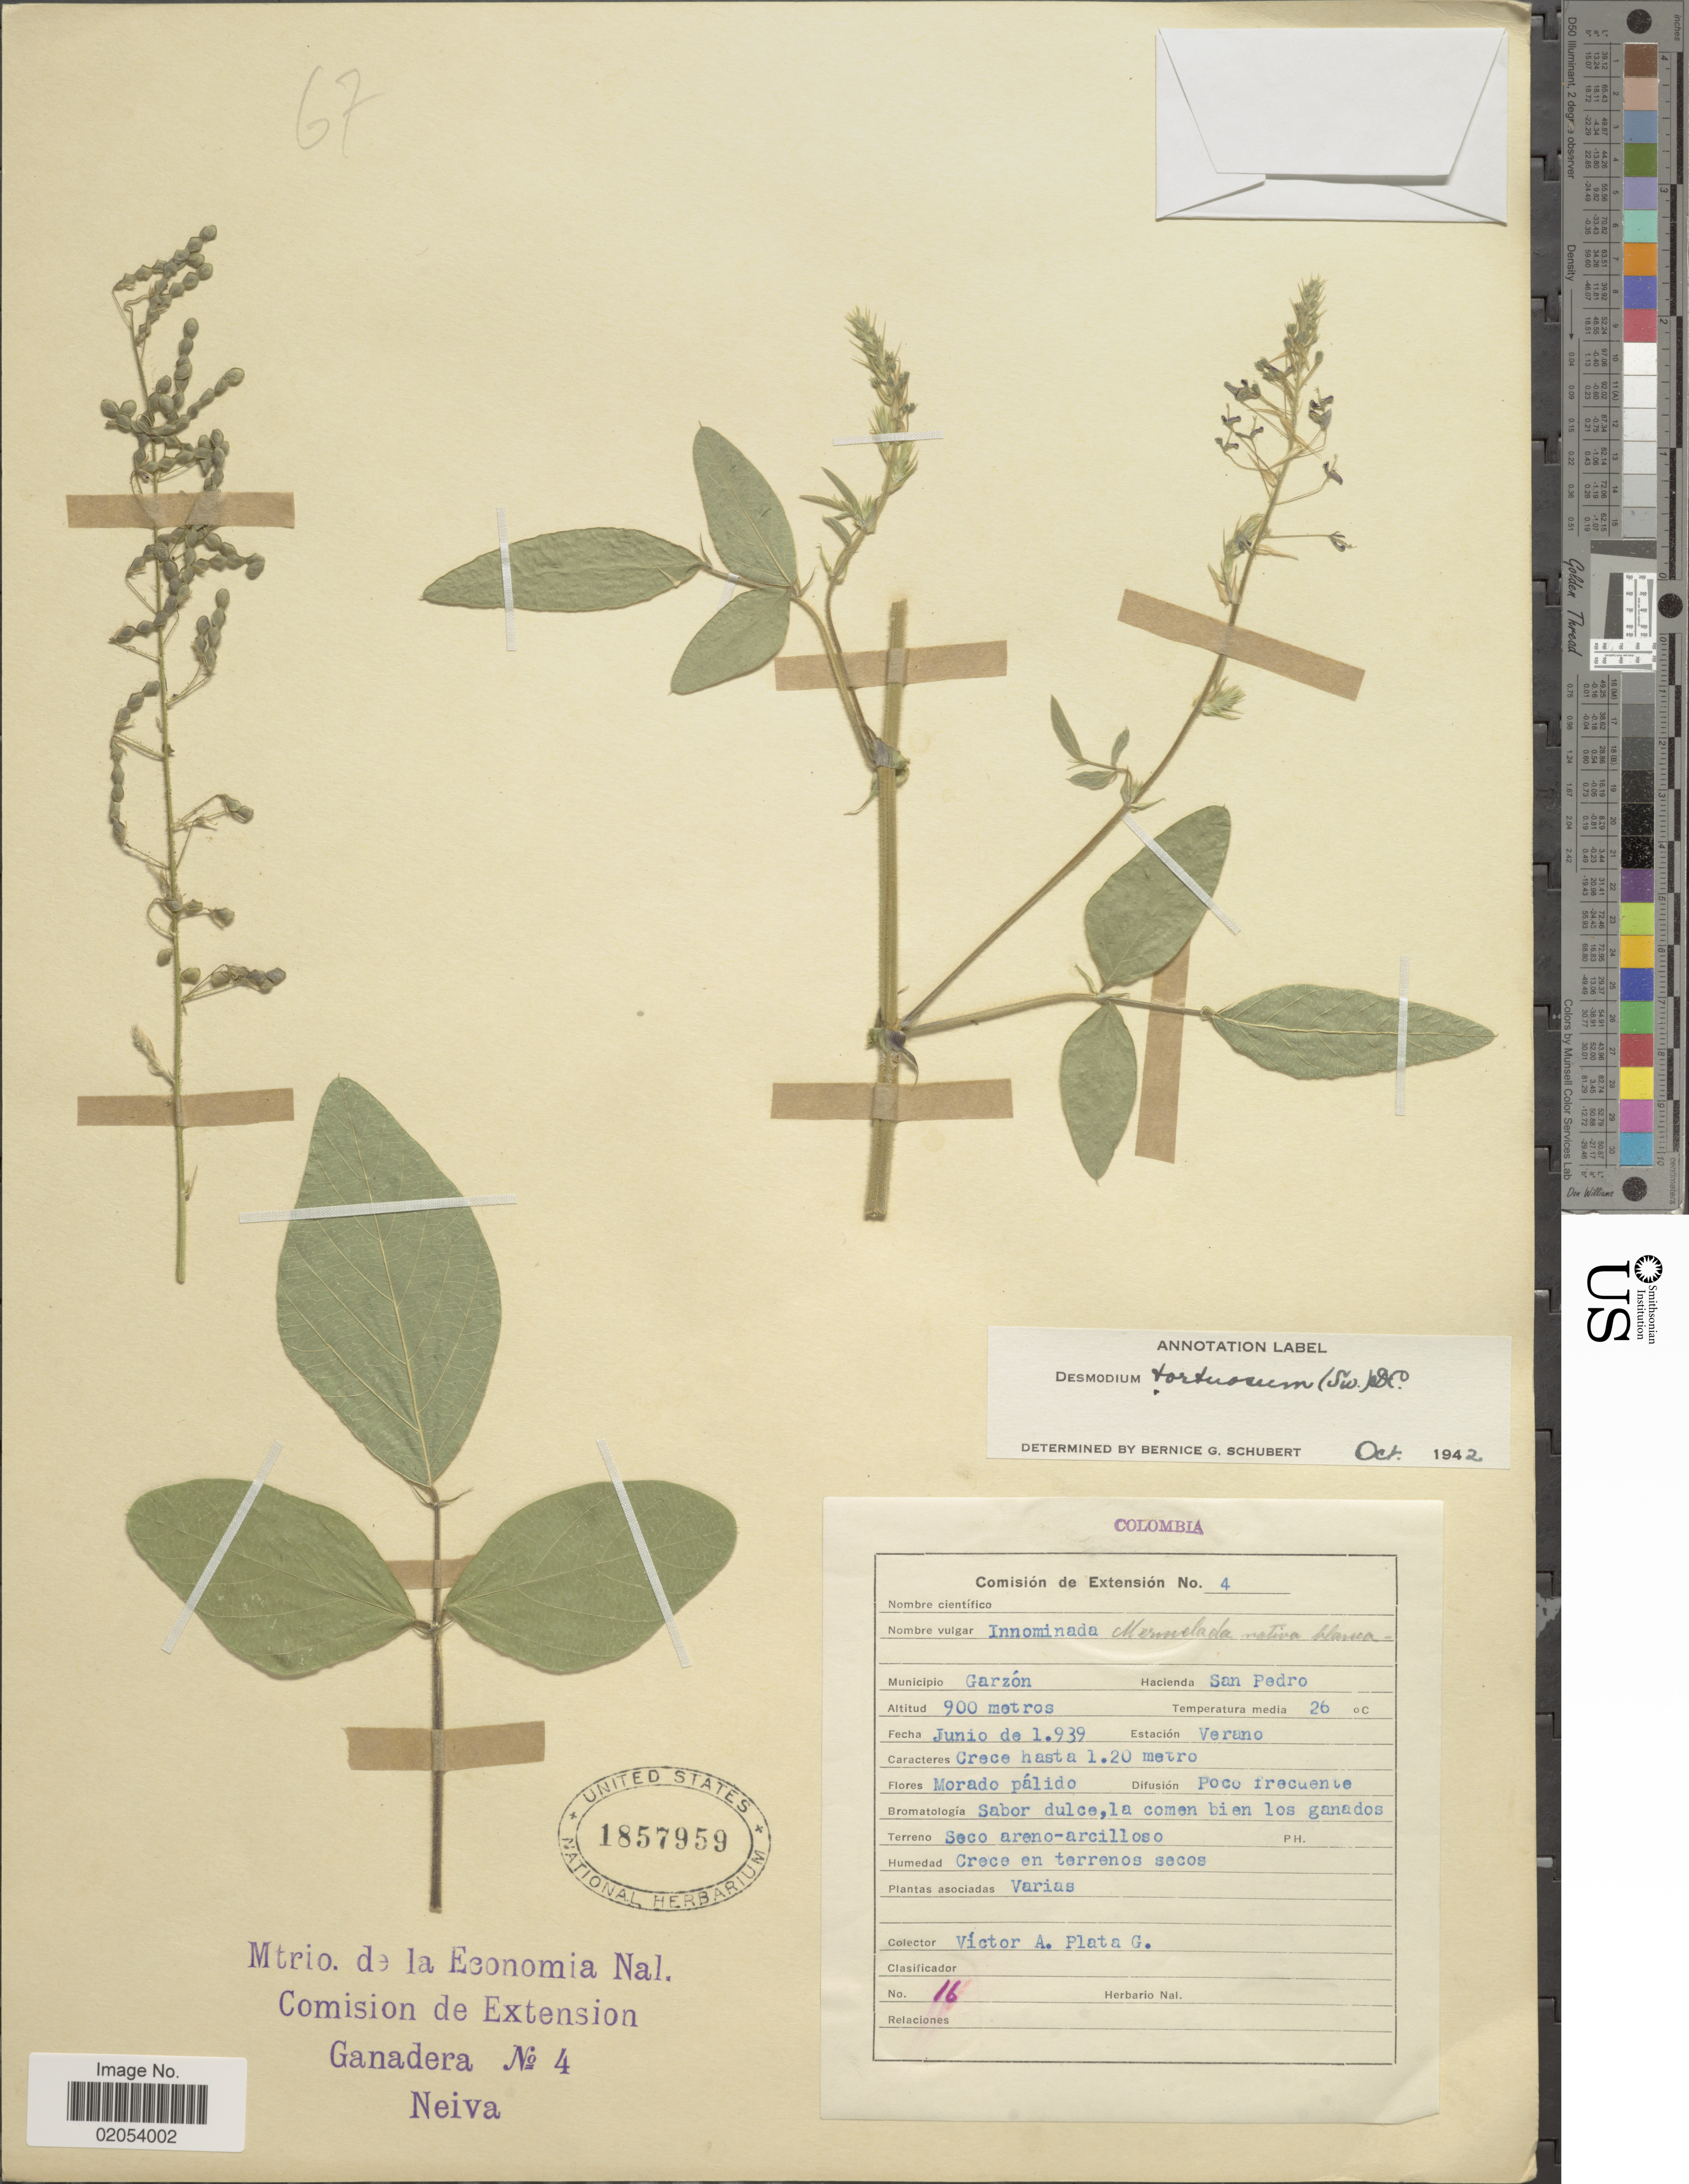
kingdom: Plantae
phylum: Tracheophyta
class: Magnoliopsida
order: Fabales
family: Fabaceae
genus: Desmodium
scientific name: Desmodium tortuosum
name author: (Sw.) DC.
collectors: V. Plata Garcia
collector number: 16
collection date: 1939-06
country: Colombia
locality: Municipio Garzon, Hacienda San Pedro, Estacion Verano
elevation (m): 900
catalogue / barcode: US 1857959